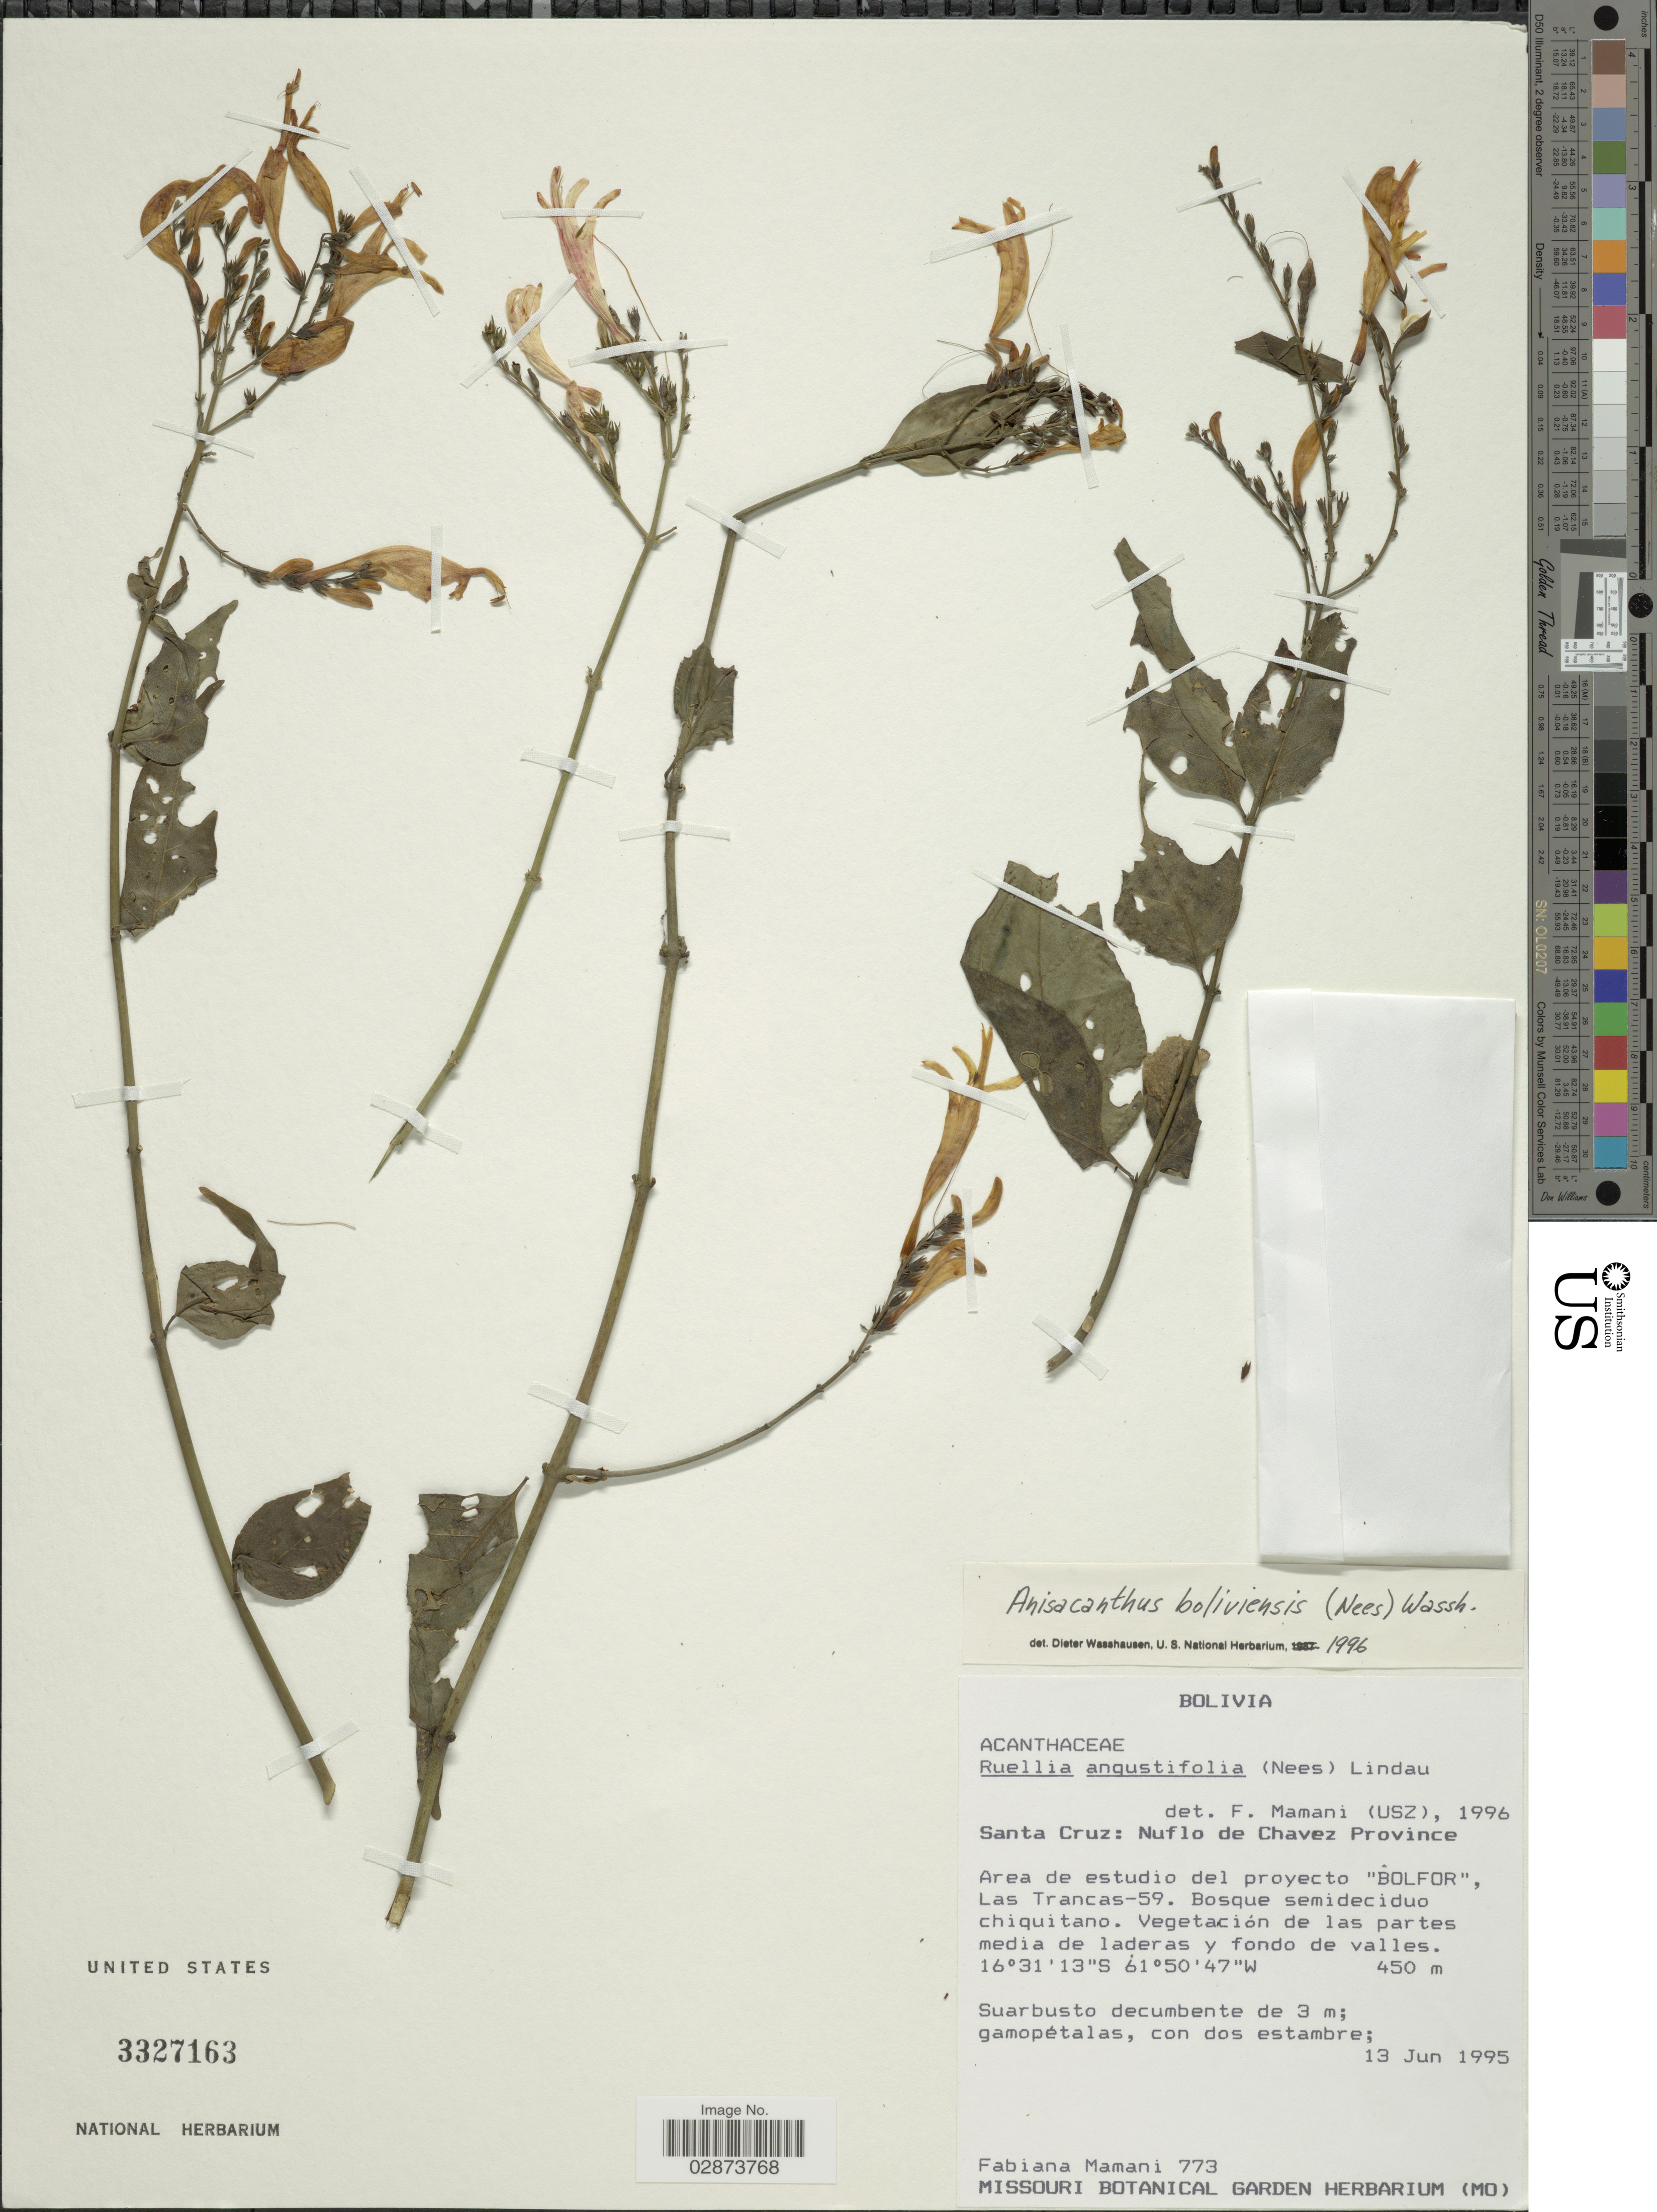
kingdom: Plantae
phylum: Tracheophyta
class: Magnoliopsida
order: Lamiales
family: Acanthaceae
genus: Thyrsacanthus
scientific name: Thyrsacanthus boliviensis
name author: (Nees) A.L.A. Côrtes & Rapini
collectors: F. Mamani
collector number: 773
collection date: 1995-06-13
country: Bolivia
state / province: Santa Cruz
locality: Nuflo de Chavez Province. Area de estudio del proyecto "Bolfor", Las Trancas-59.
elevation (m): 450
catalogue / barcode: US 3327163